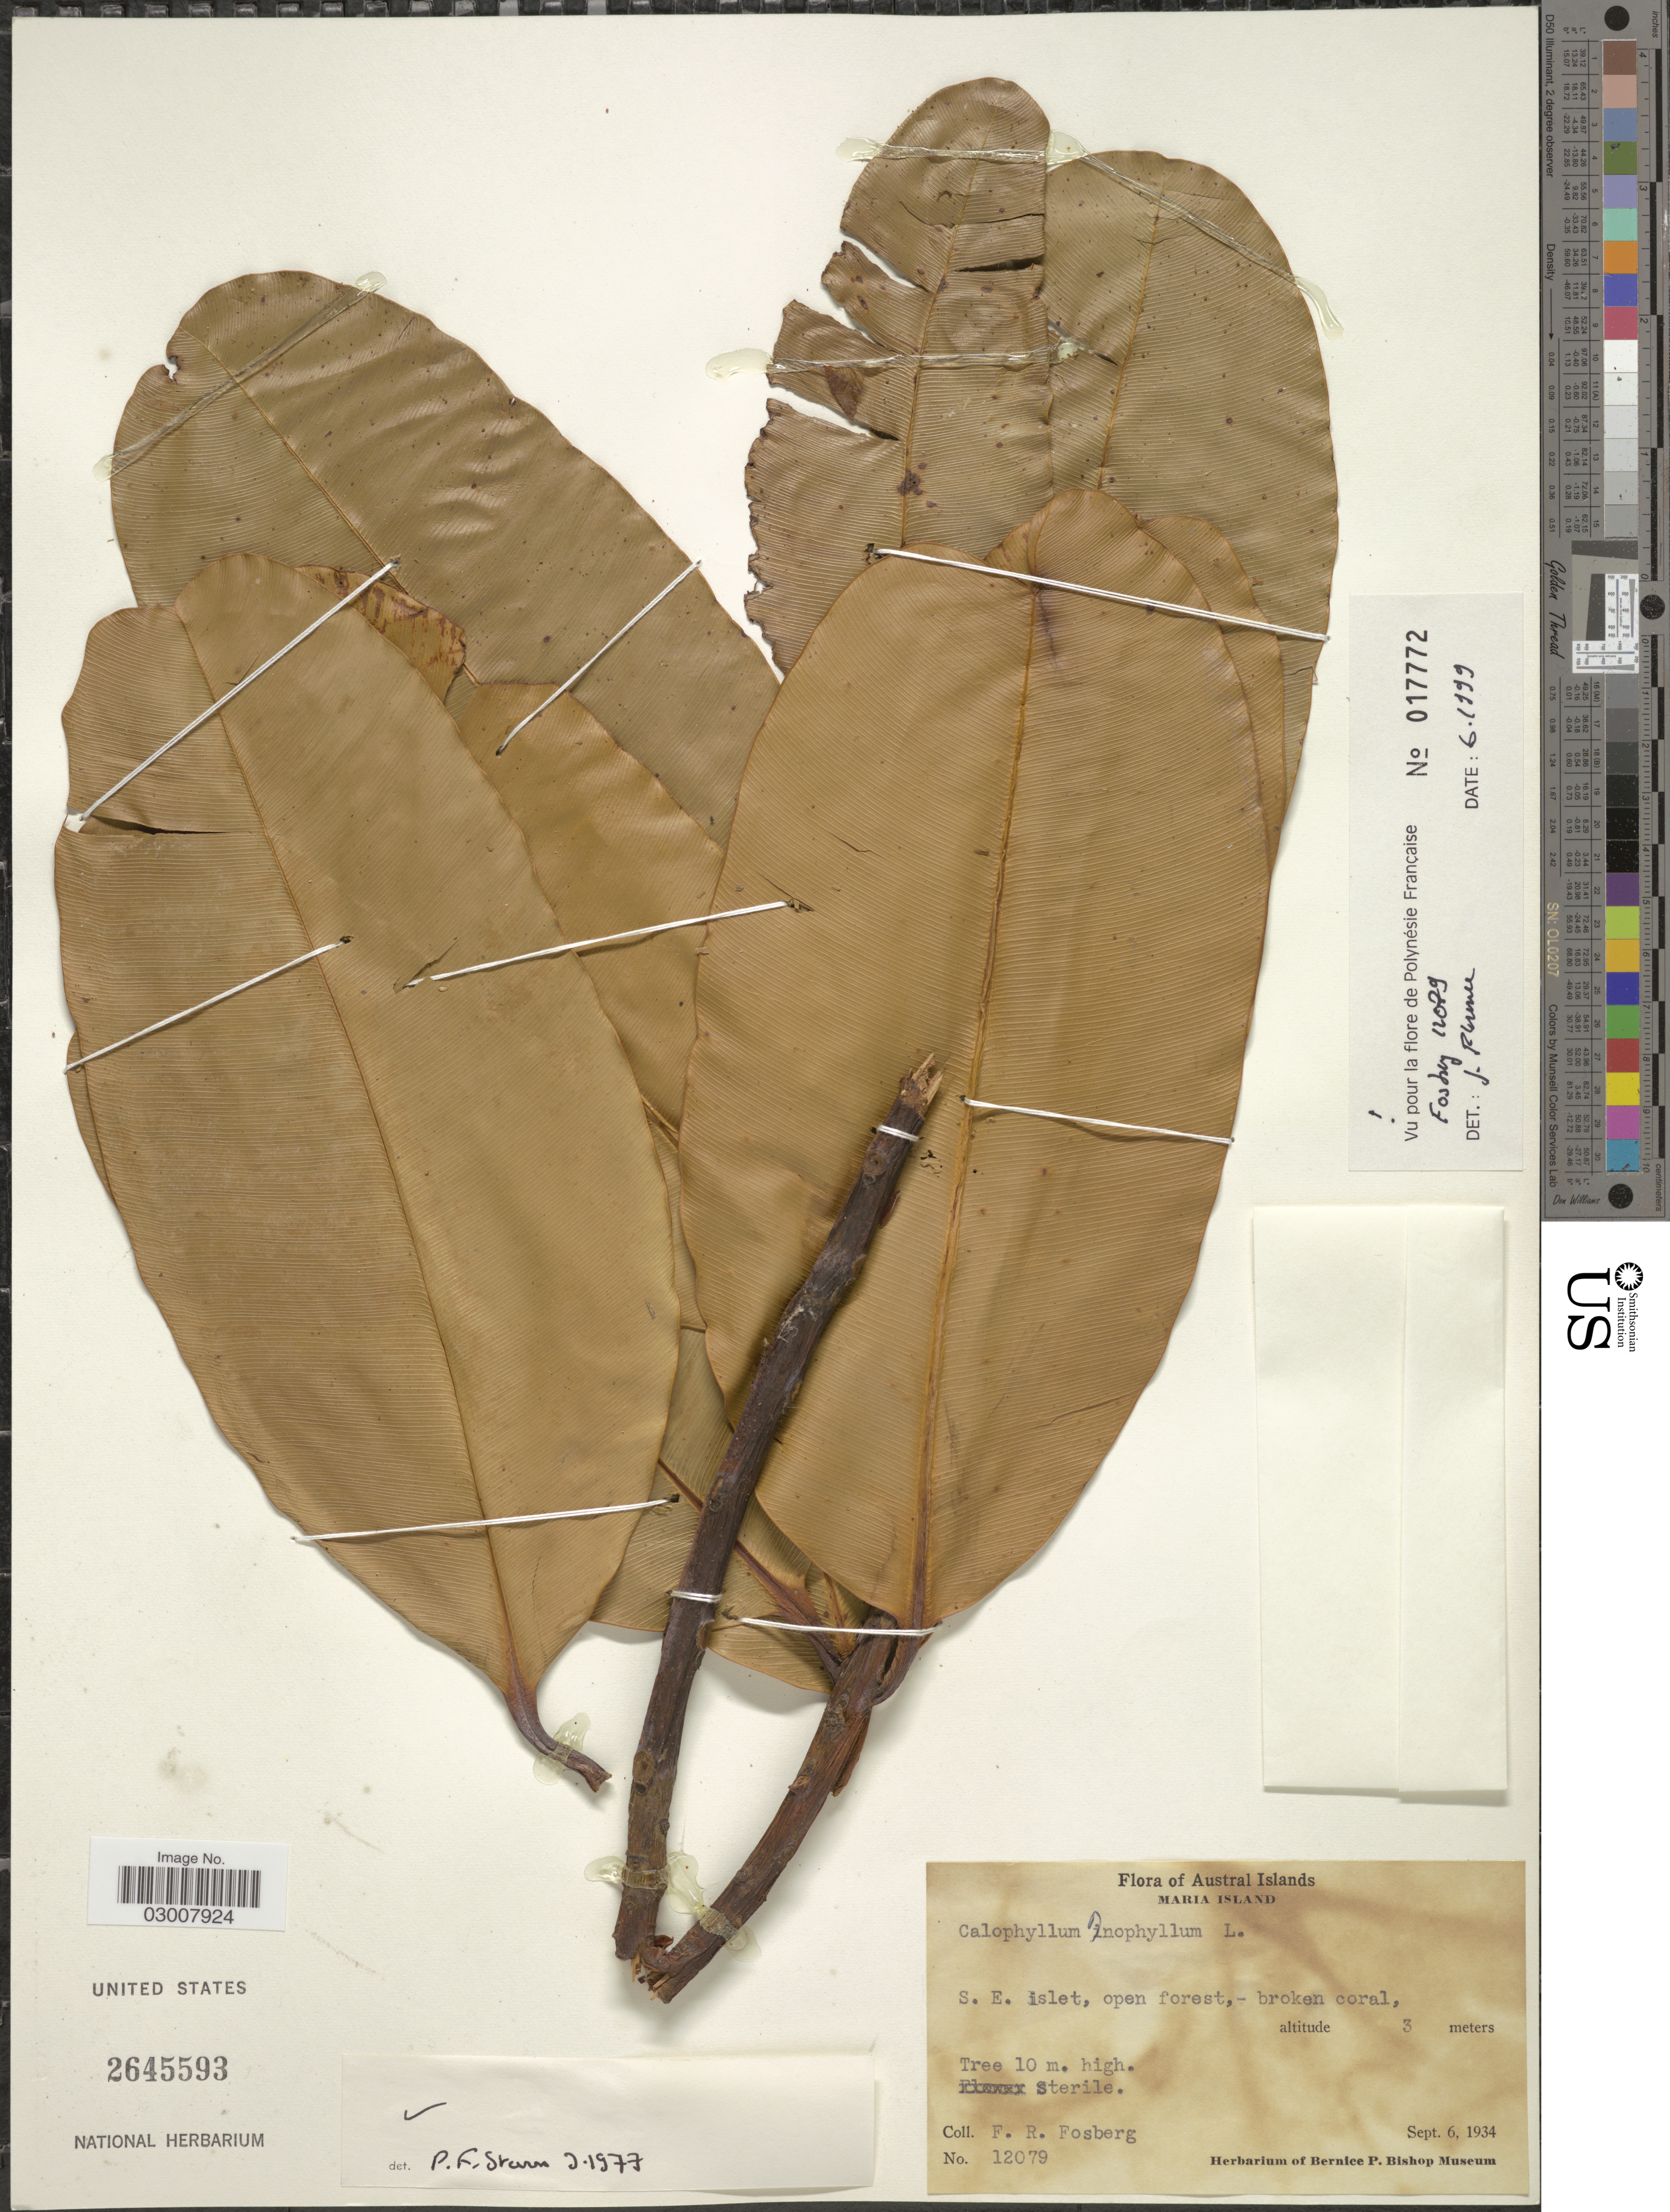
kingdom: Plantae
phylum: Tracheophyta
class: Magnoliopsida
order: Malpighiales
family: Calophyllaceae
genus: Calophyllum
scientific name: Calophyllum inophyllum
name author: L.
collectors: F. R. Fosberg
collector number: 12079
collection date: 1934-09-06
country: French Polynesia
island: Maria Atoll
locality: Austral Islands, Maria Island. S.E. islet, open forest.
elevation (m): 3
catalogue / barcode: US 2645593